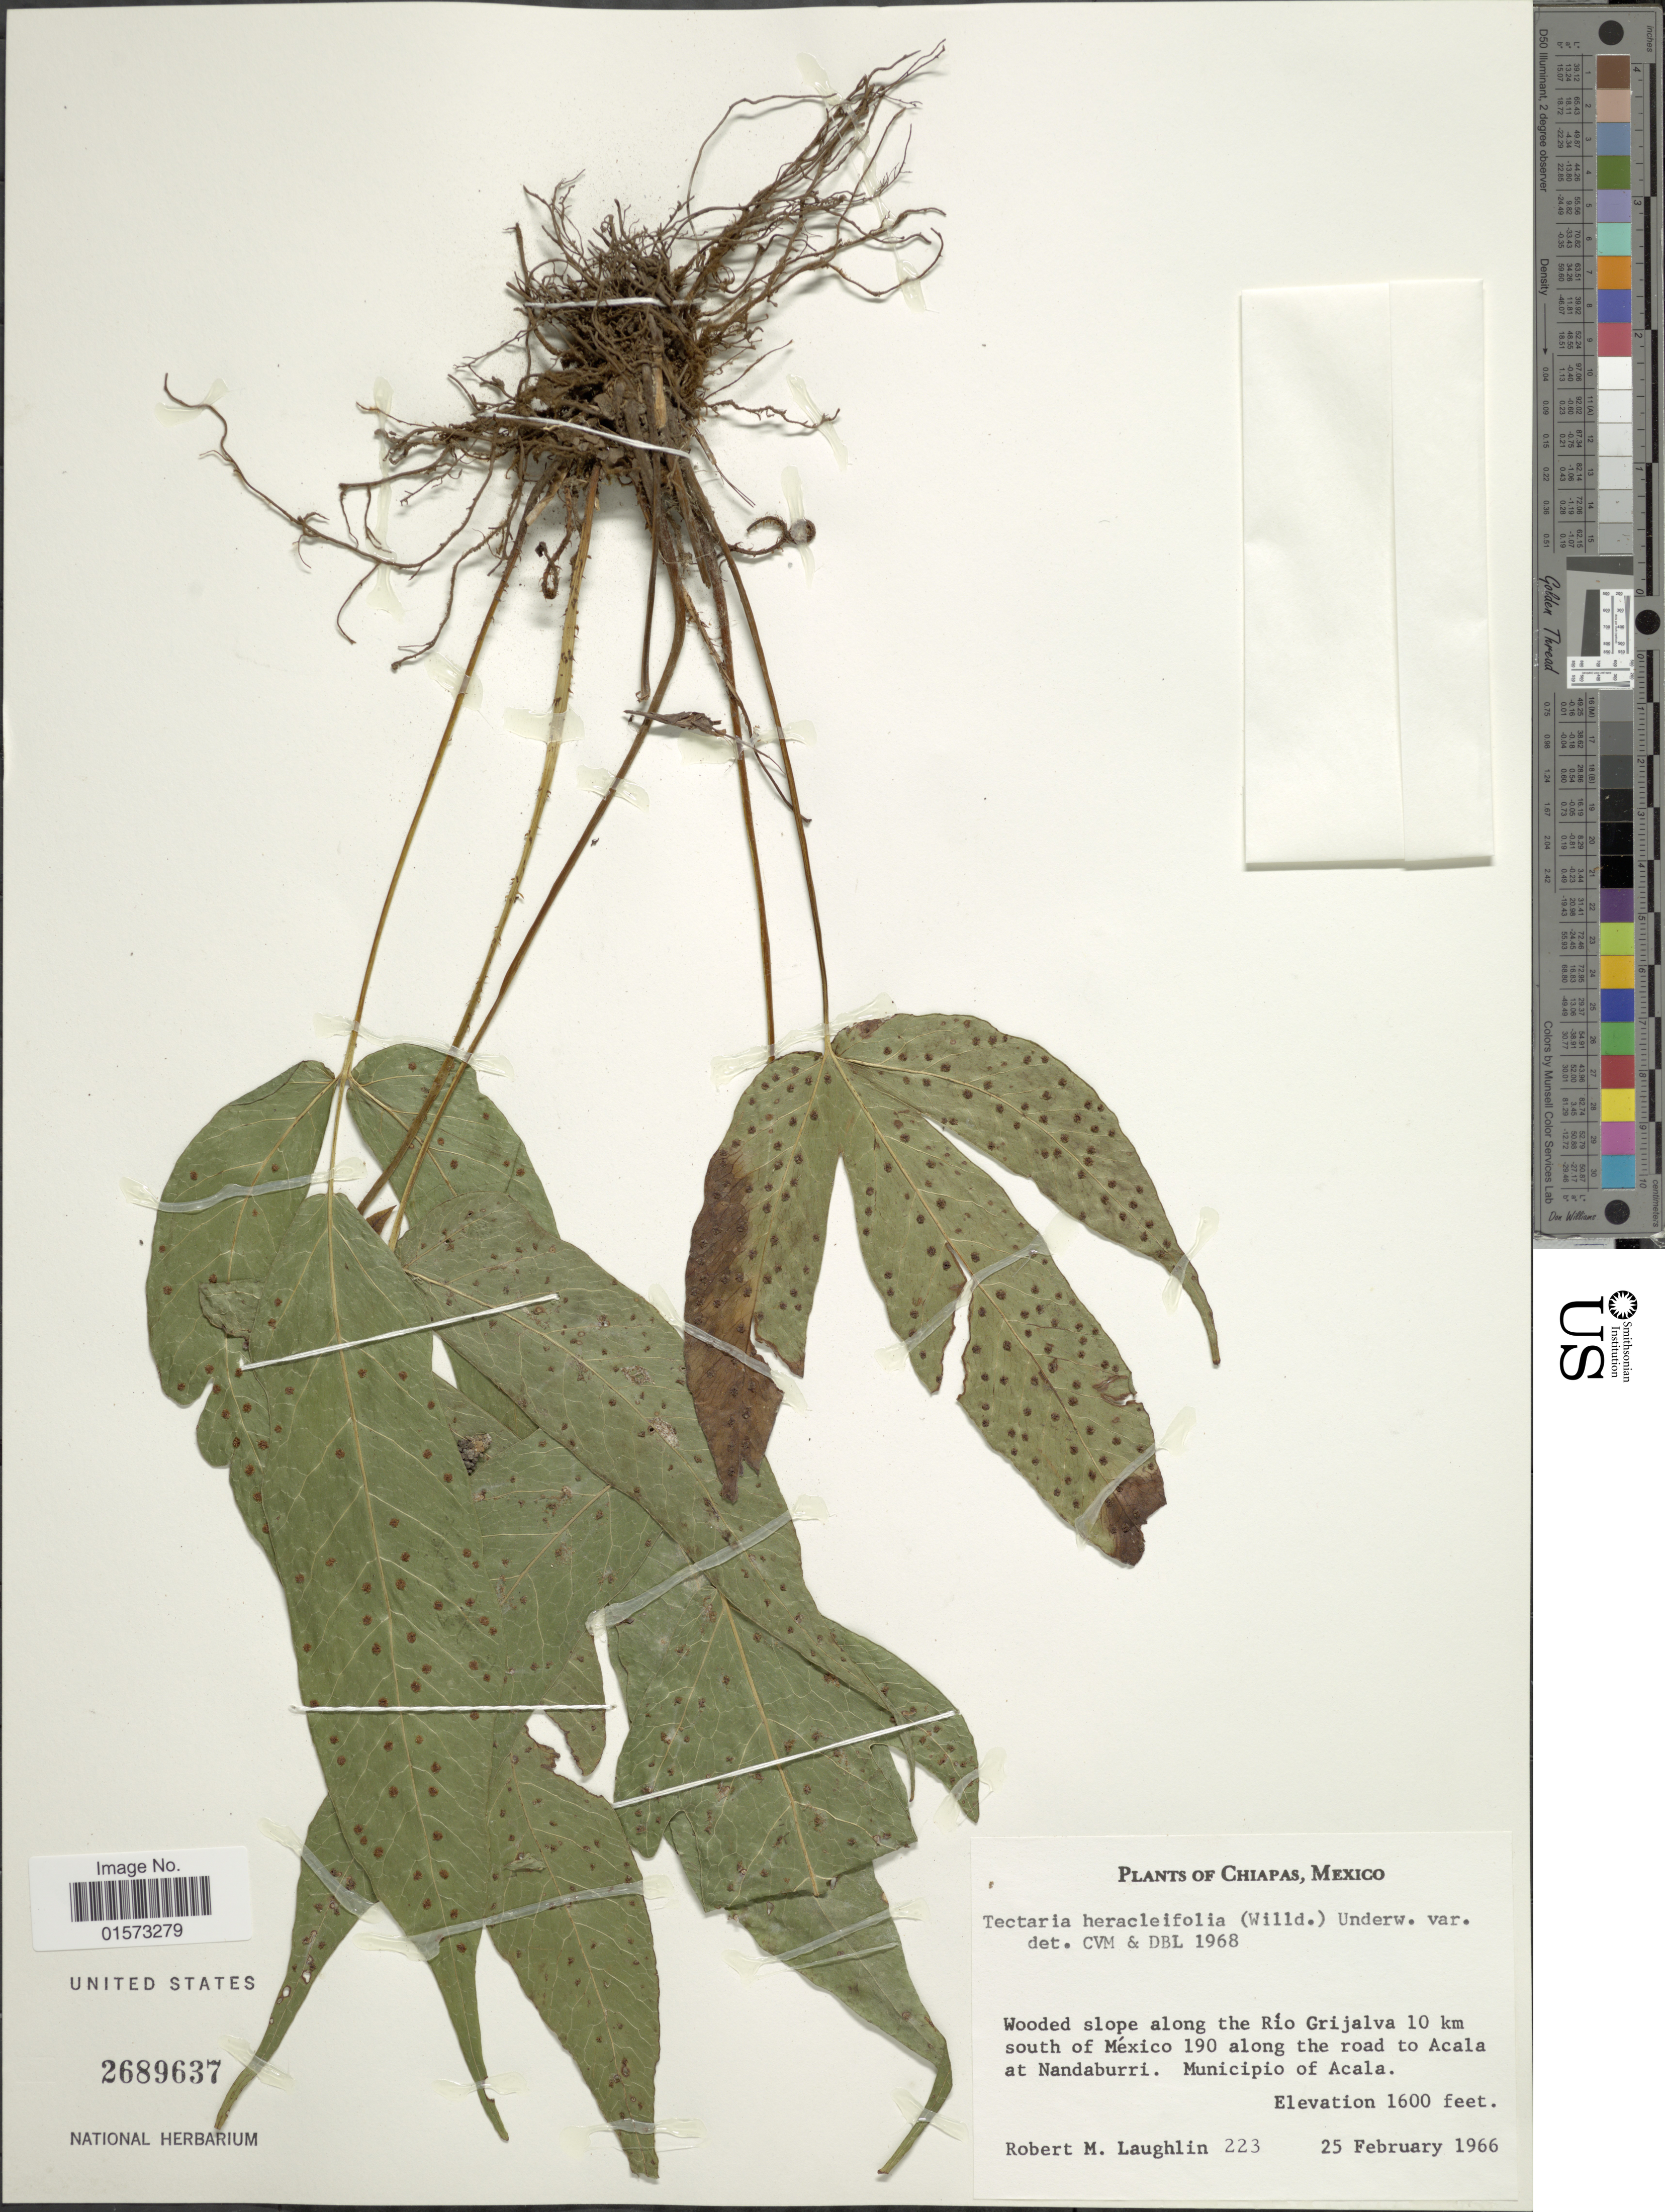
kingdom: Plantae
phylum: Tracheophyta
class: Polypodiopsida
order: Polypodiales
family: Tectariaceae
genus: Tectaria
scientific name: Tectaria heracleifolia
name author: (Willd.) Underw.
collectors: R. M. Laughlin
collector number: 223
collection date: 1966-02-25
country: Mexico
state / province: Chiapas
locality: Wooded slope along the Rio Grijalva 10 km south of Mexico 190 along the road to Acala at Nandaburri. Municipio of Acala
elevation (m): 488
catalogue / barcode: US 2689637